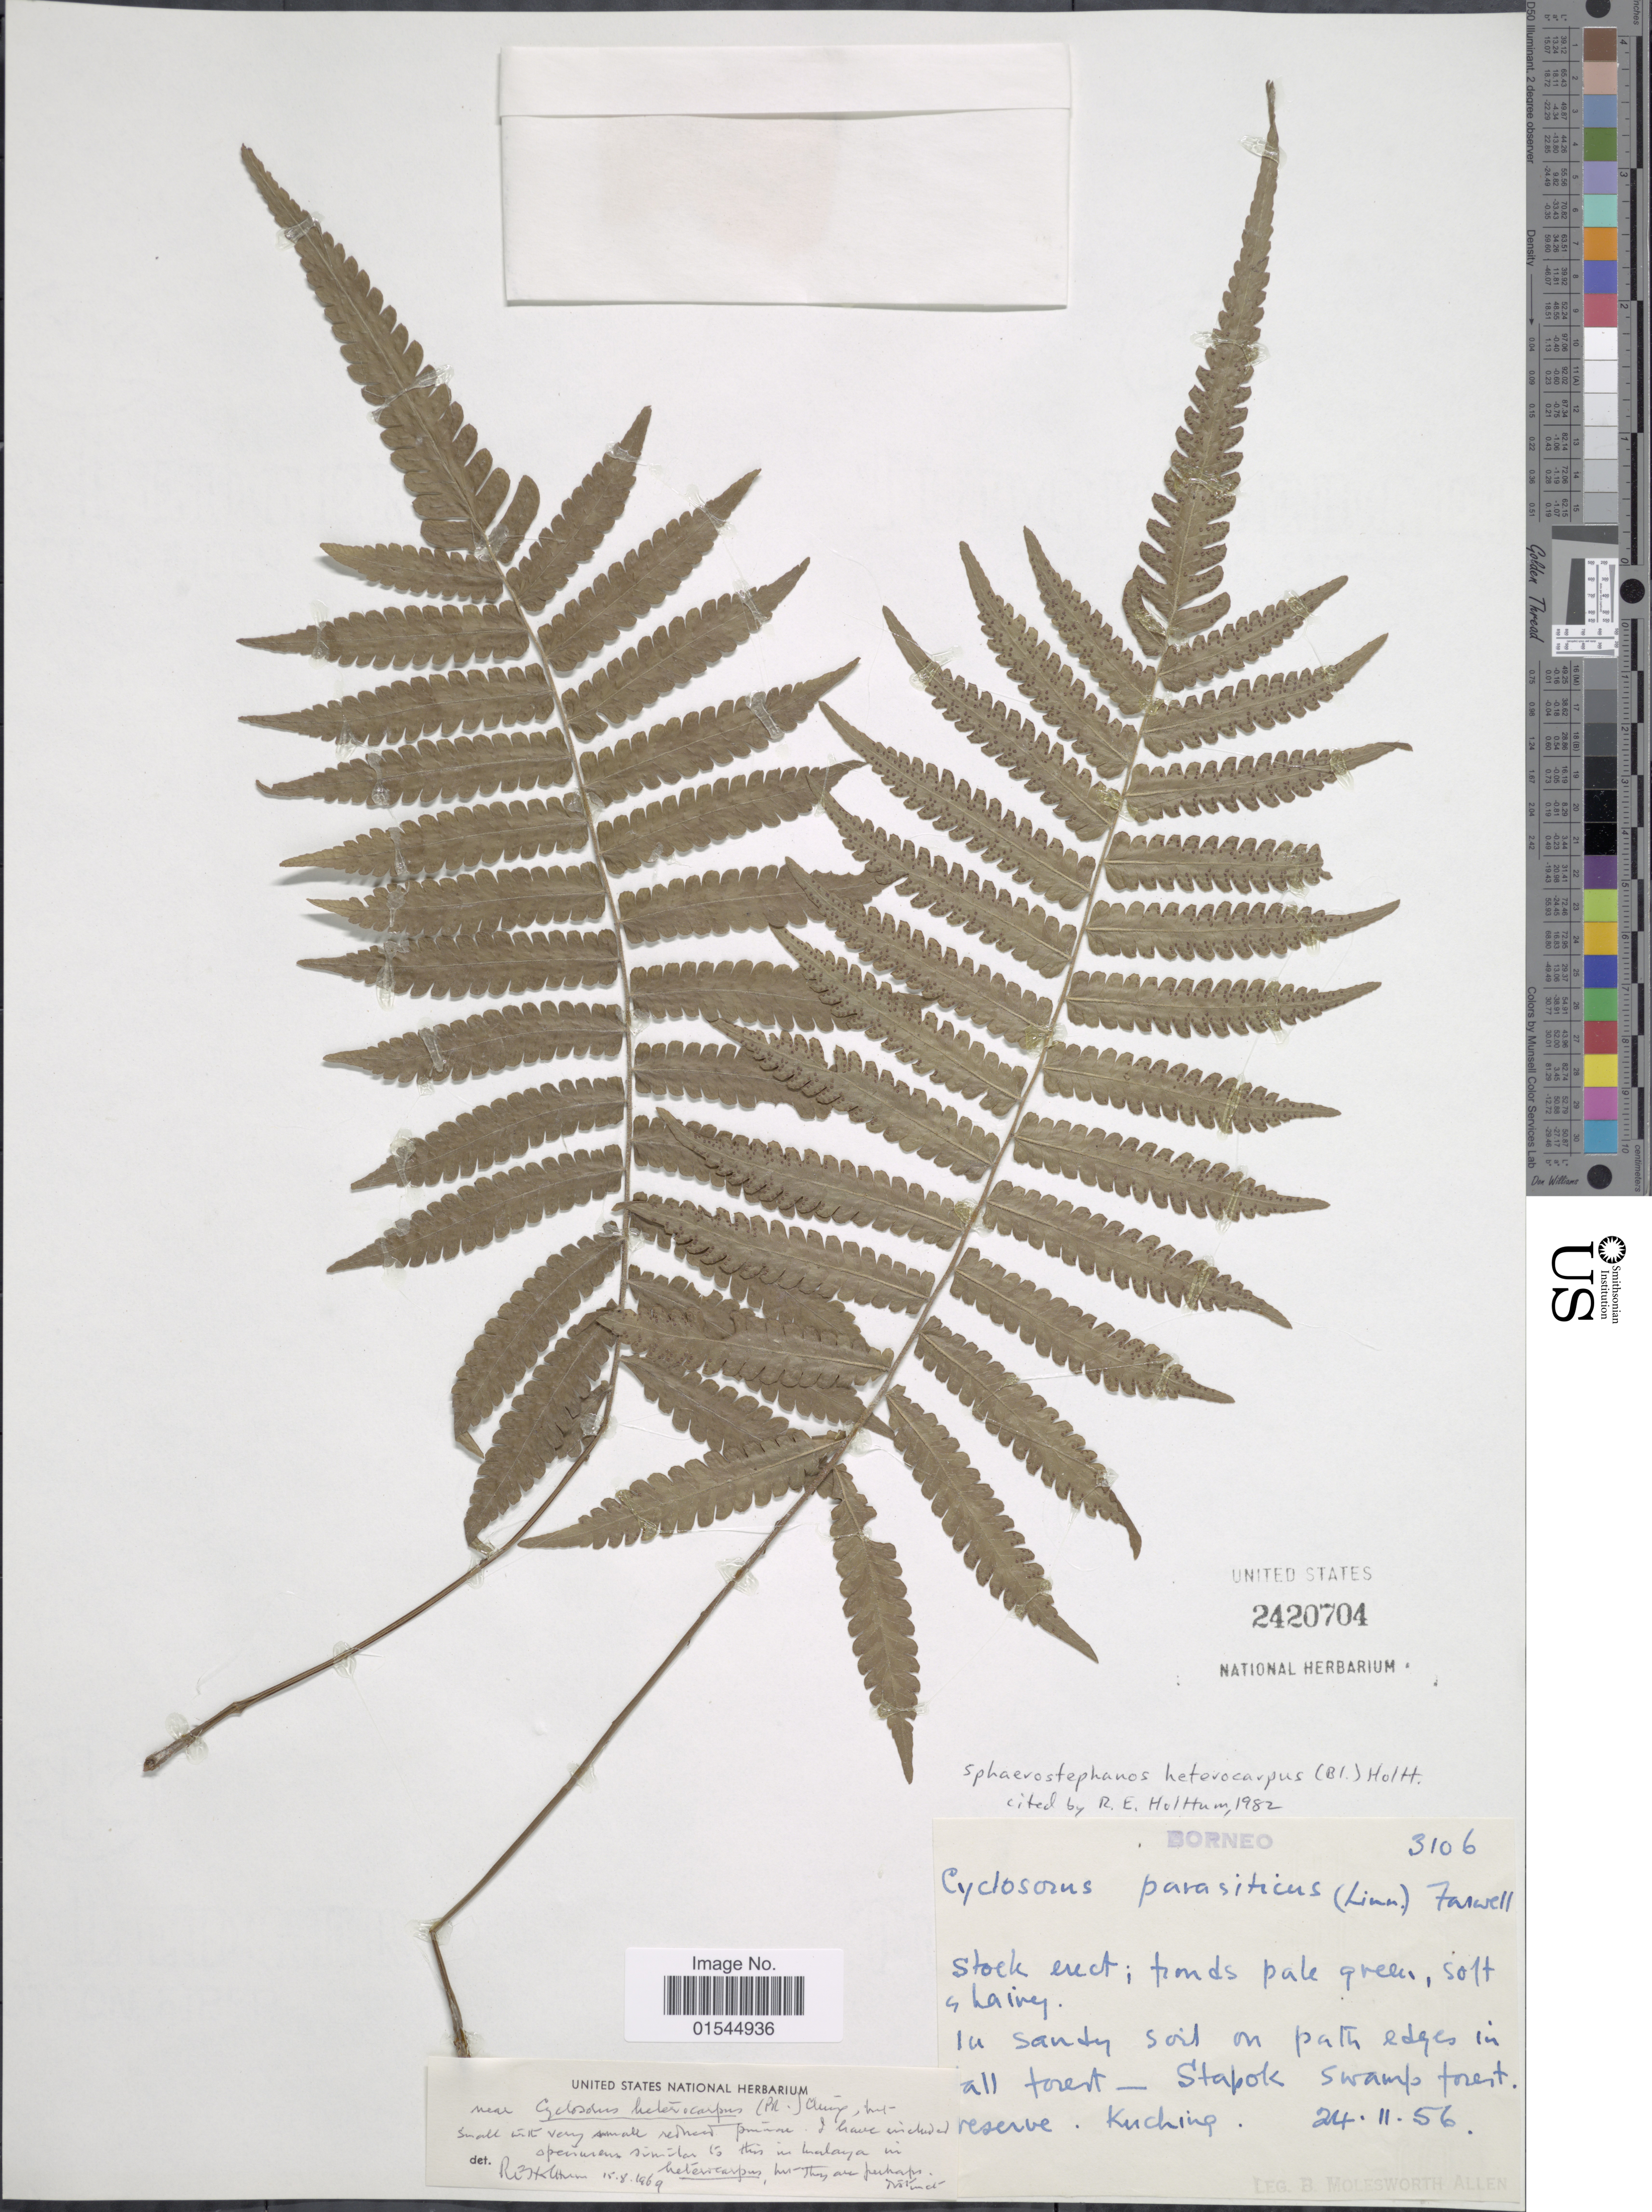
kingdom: Plantae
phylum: Tracheophyta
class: Polypodiopsida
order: Polypodiales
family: Thelypteridaceae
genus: Sphaerostephanos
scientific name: Sphaerostephanos heterocarpus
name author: (Blume) Holttum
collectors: B. E. G. Molesworth-Allen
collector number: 3106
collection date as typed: Transcribed d/m/y: 24/2/56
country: Malaysia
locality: Borneo, Stapok swamp forest reserve, Kuching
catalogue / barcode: US 2420704